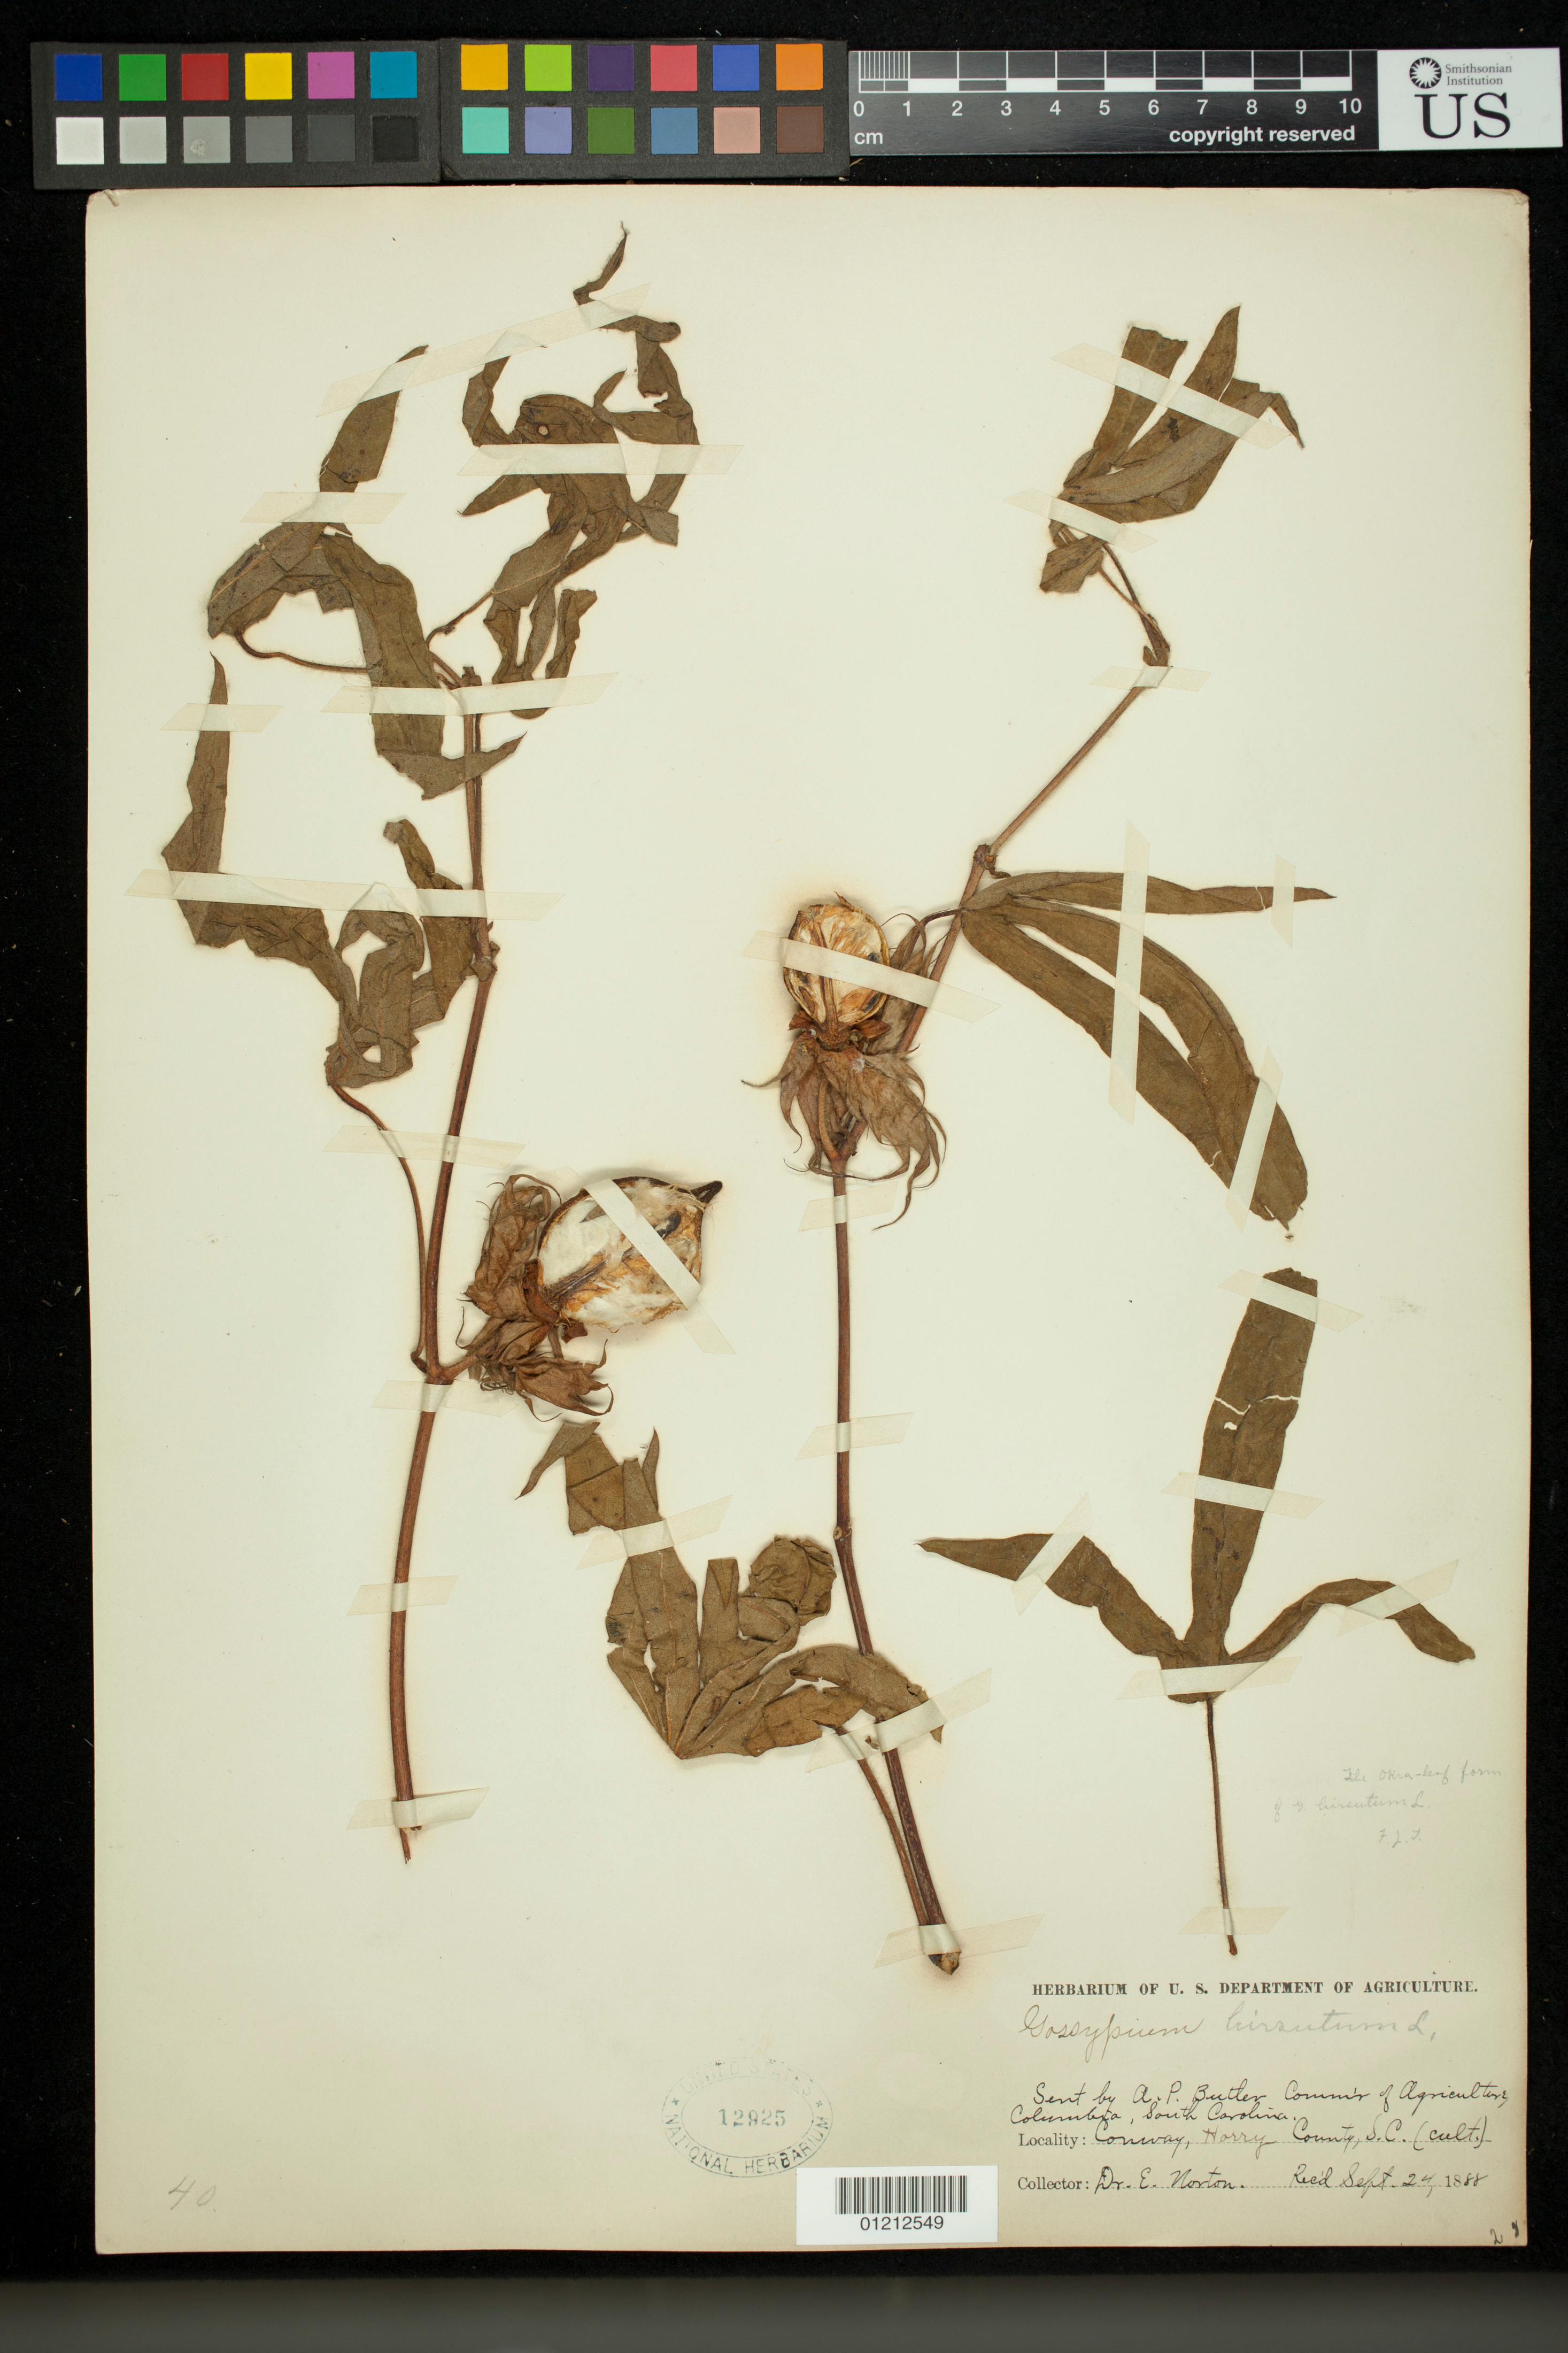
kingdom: Plantae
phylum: Tracheophyta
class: Magnoliopsida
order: Malvales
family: Malvaceae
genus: Gossypium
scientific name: Gossypium hirsutum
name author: L.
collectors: E. Norton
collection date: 1888-09-24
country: United States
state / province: South Carolina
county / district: Horry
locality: Conway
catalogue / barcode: US 12925